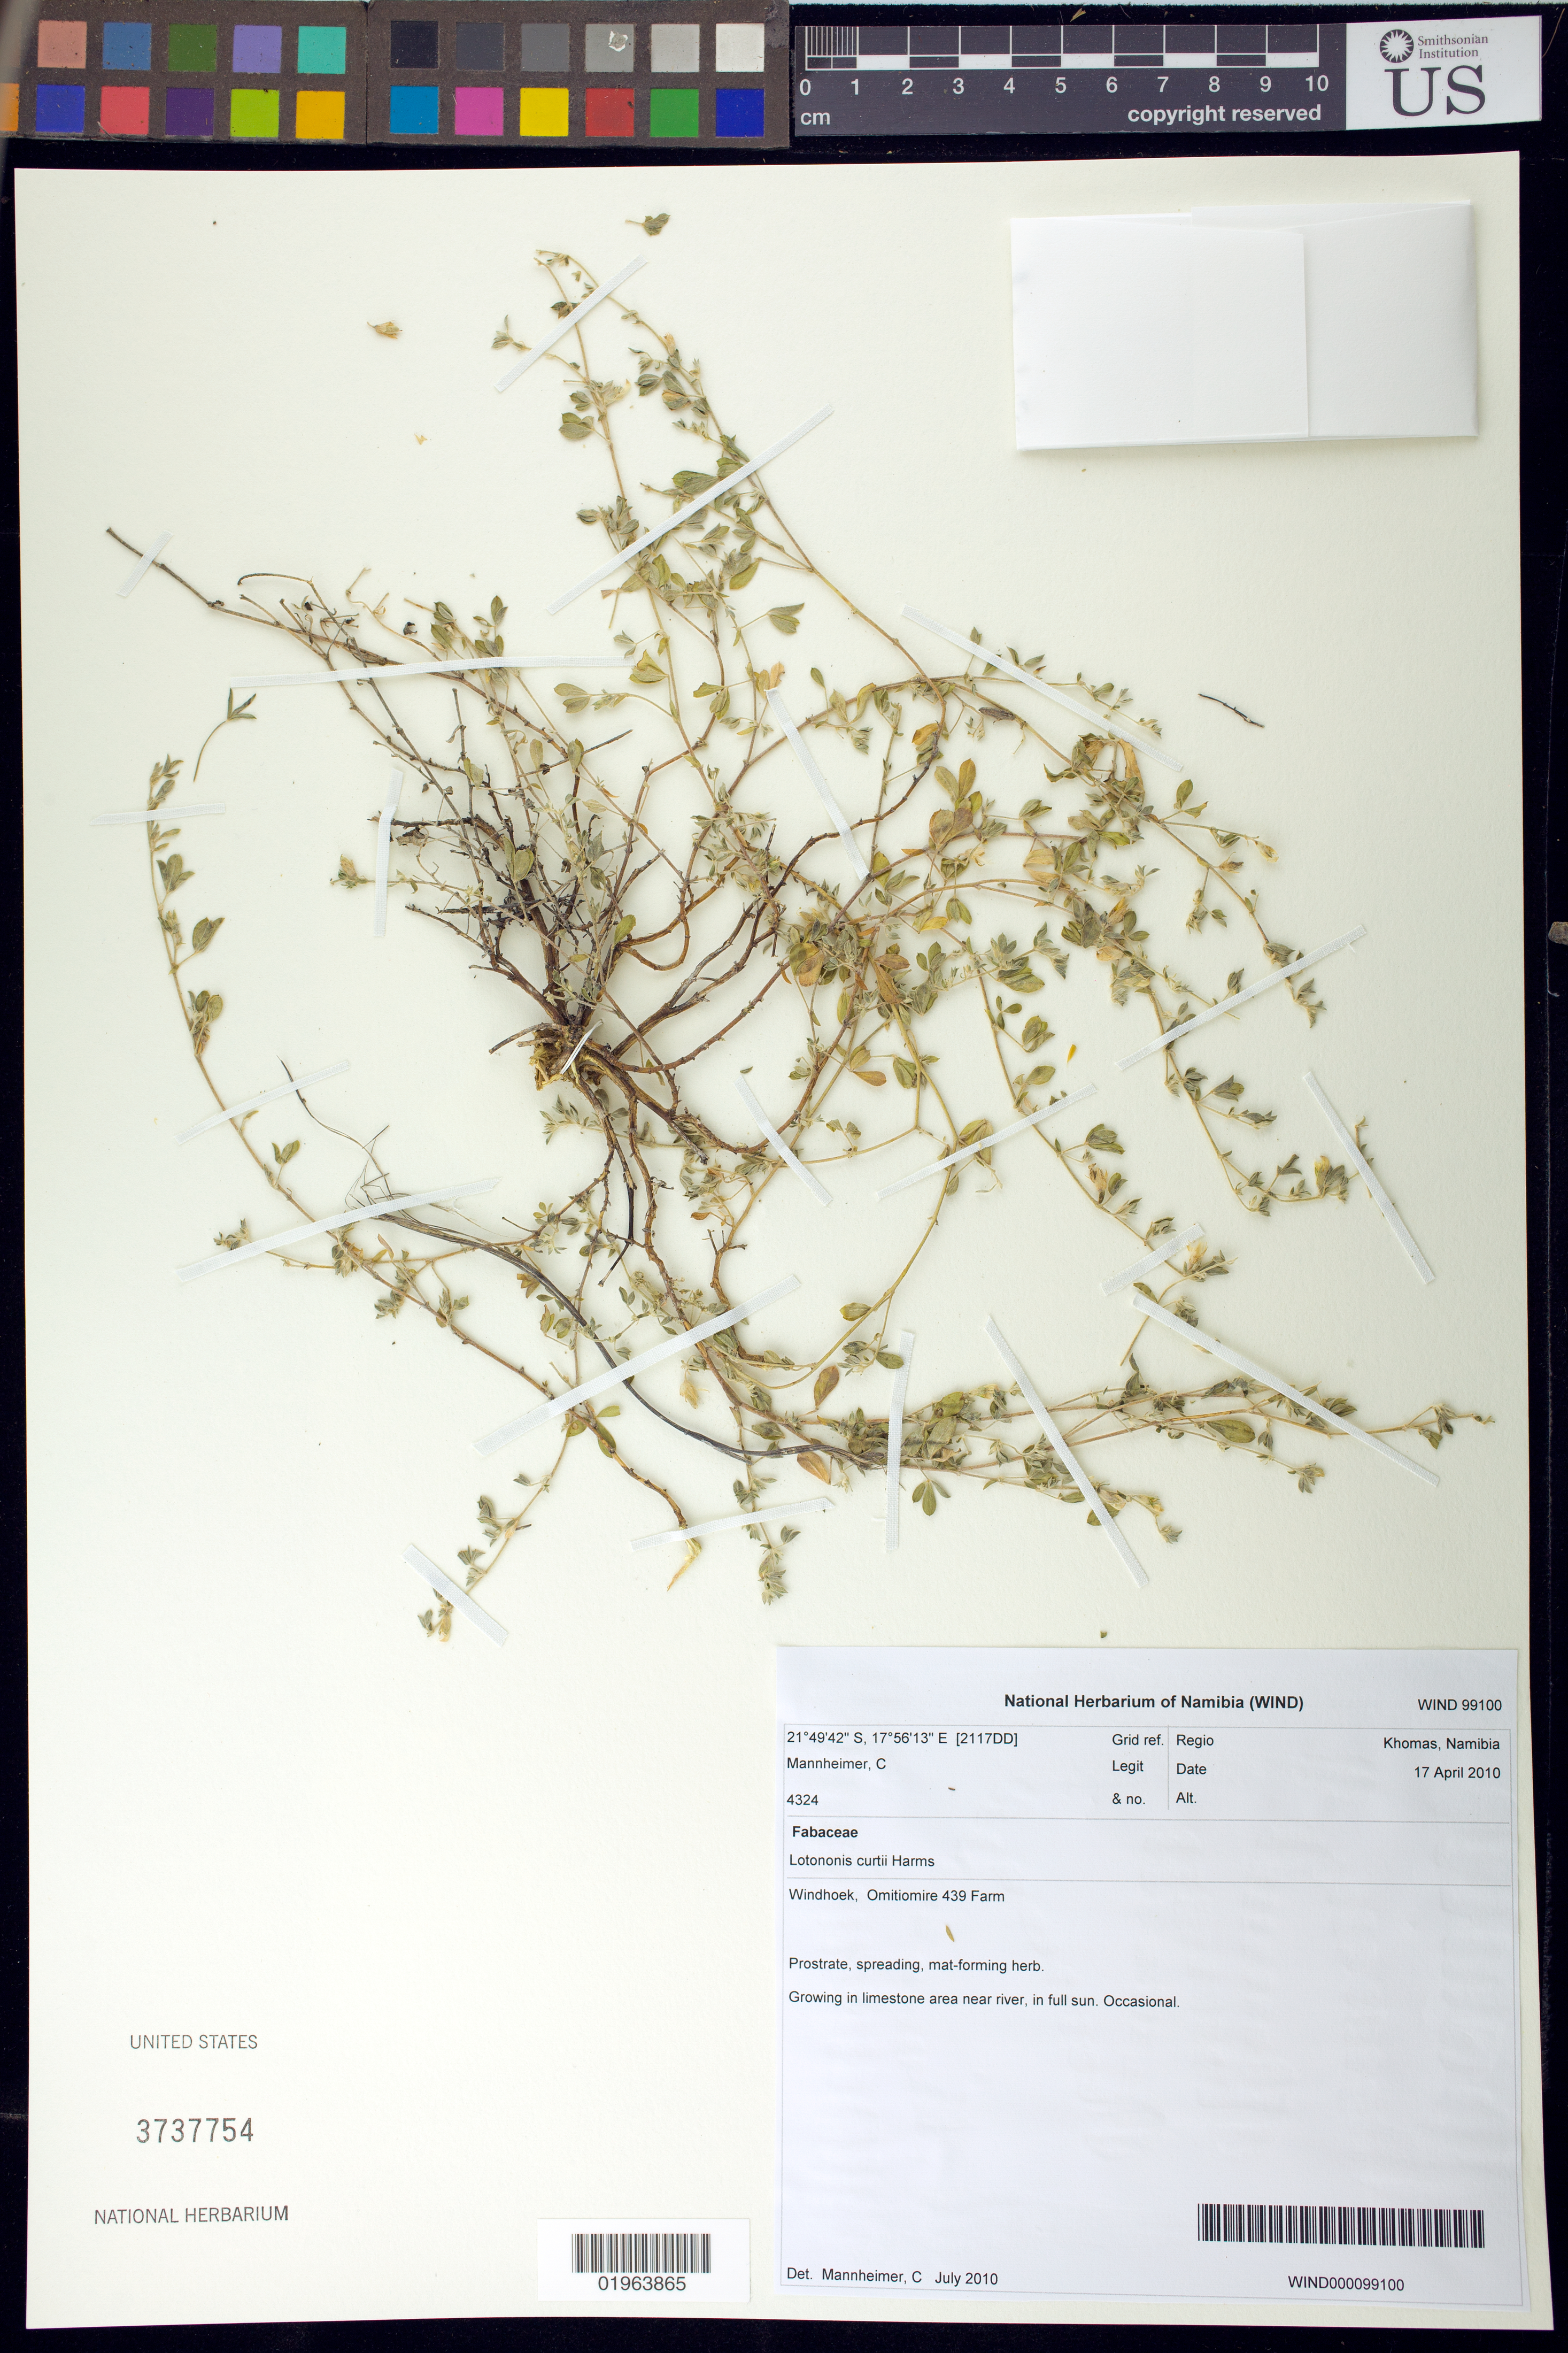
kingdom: Plantae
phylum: Tracheophyta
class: Magnoliopsida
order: Fabales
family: Fabaceae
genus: Lotononis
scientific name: Lotononis curtii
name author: Harms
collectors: C. A. Mannheimer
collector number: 4324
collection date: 2010-04-17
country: Namibia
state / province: Khomas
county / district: Windhoek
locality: Omitiomire 439 Farm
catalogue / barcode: US 3737754